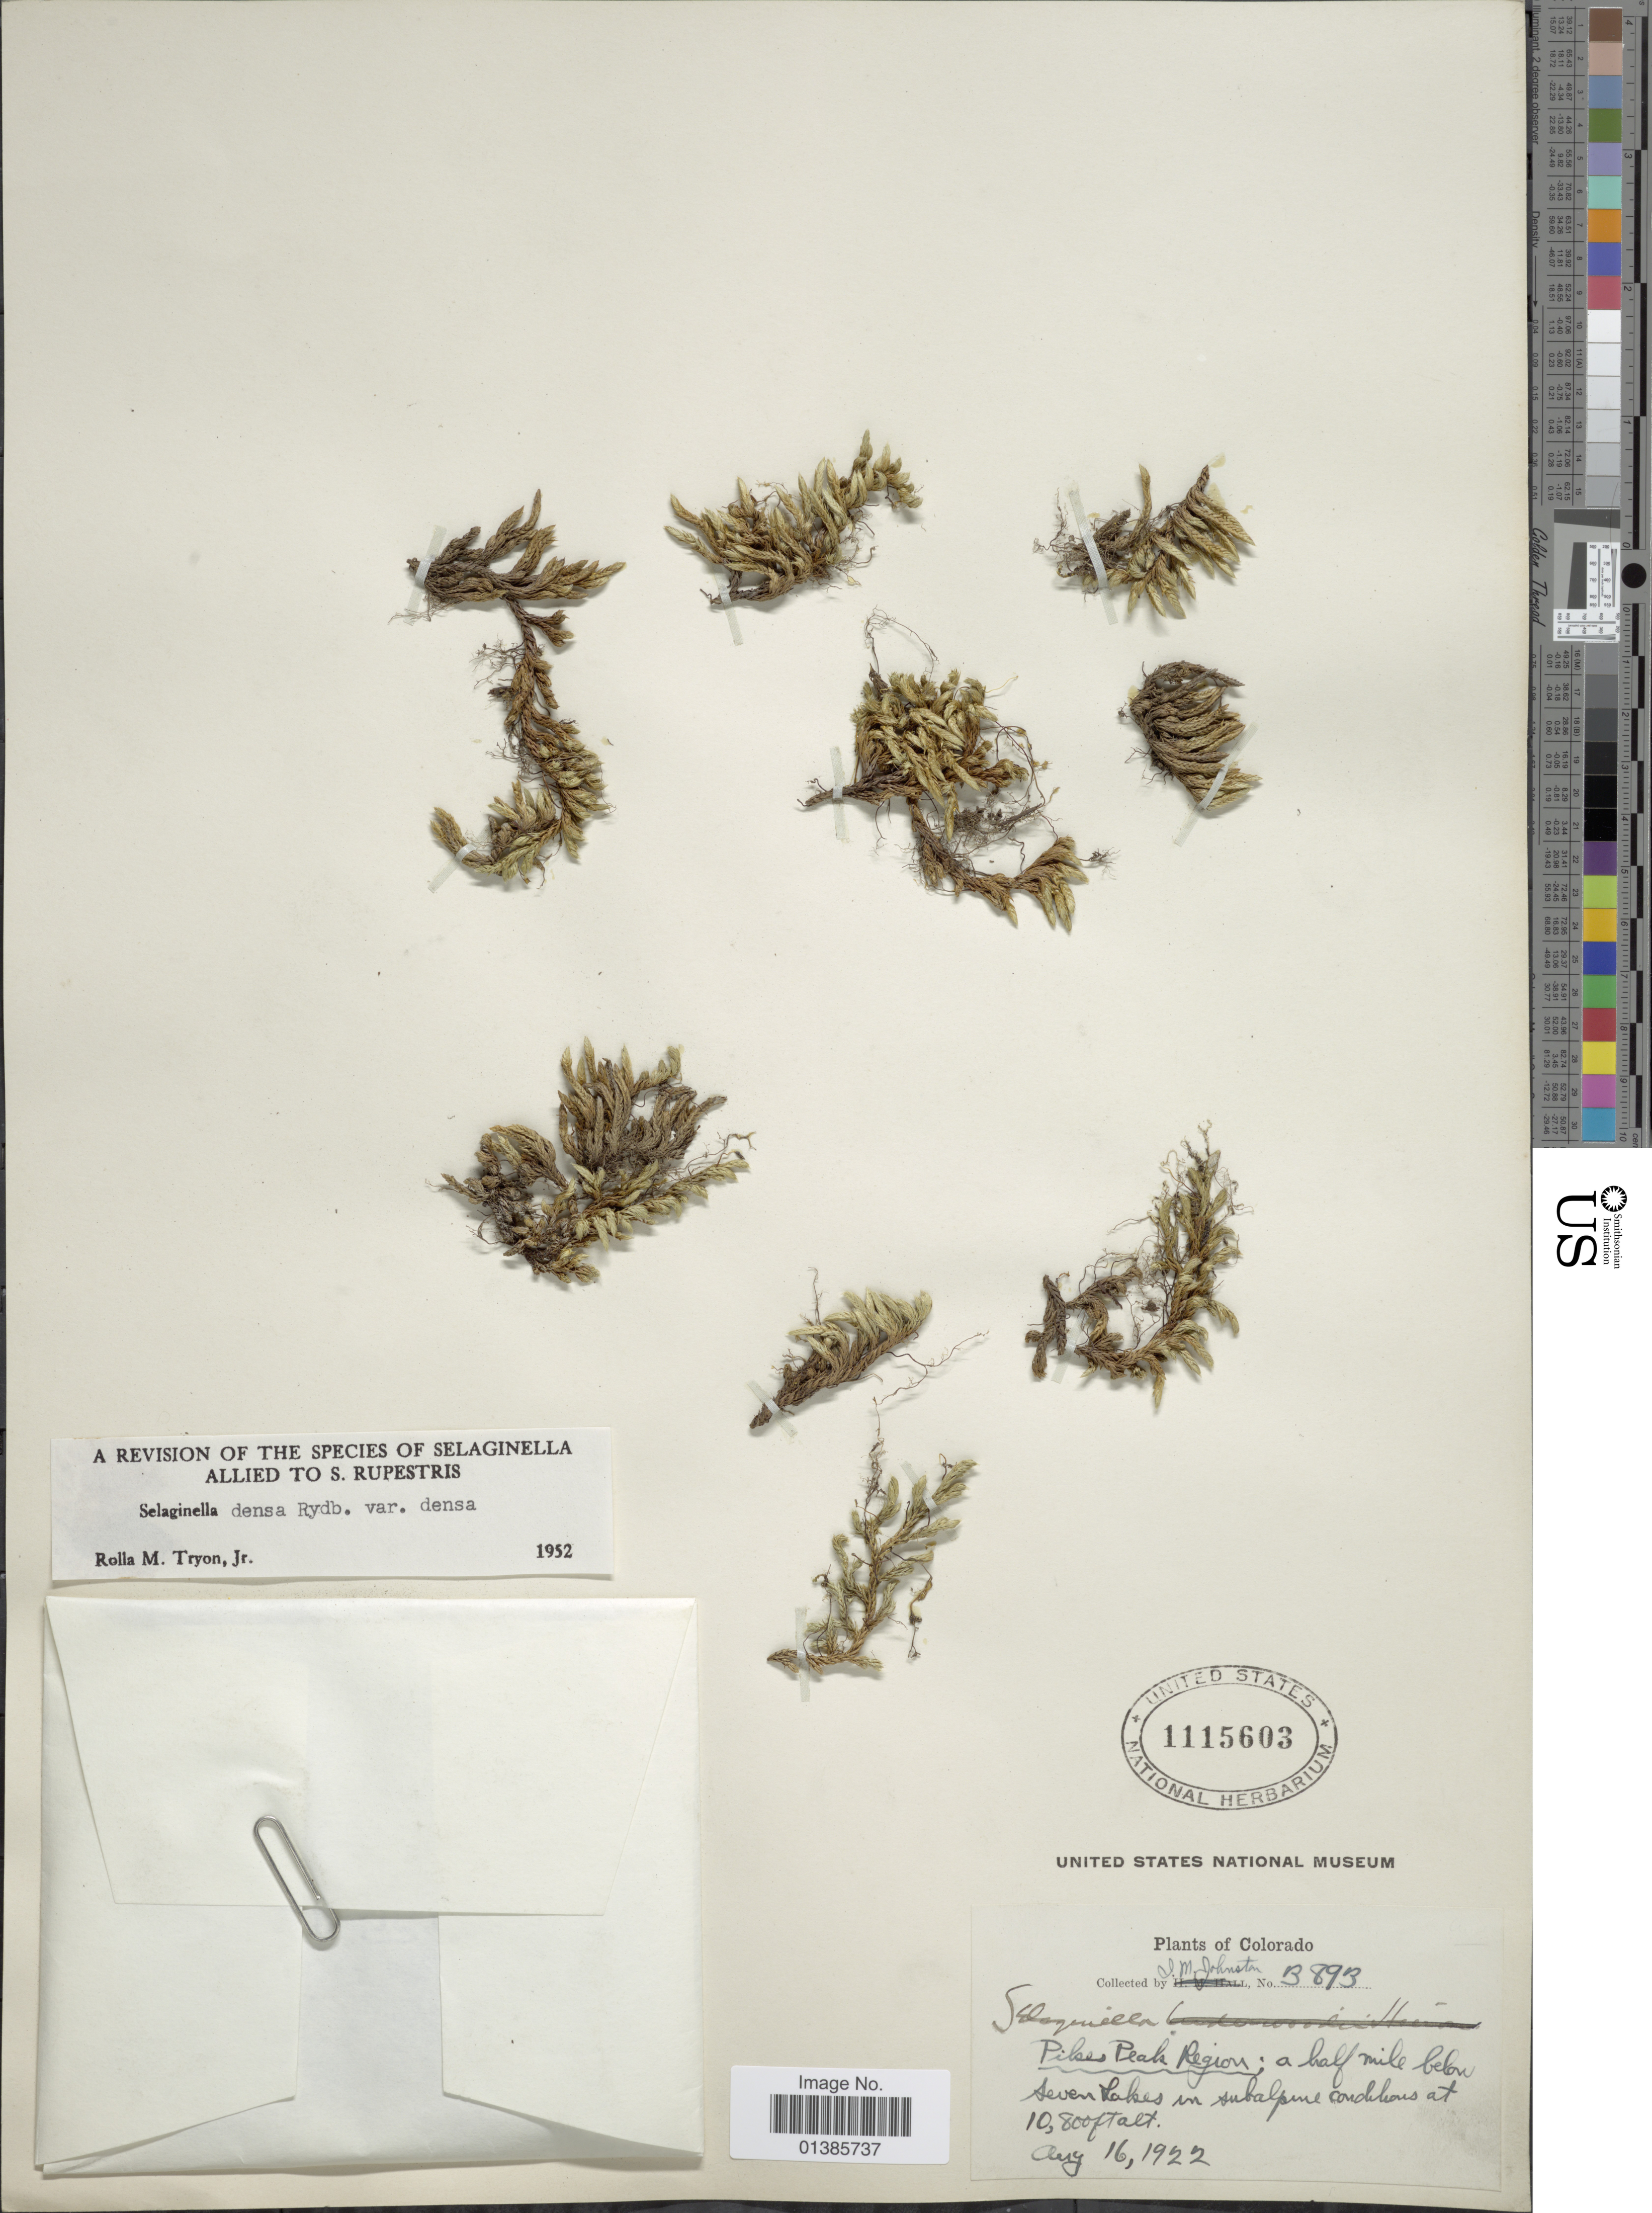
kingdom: Plantae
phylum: Tracheophyta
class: Lycopodiopsida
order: Selaginellales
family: Selaginellaceae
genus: Selaginella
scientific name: Selaginella densa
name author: Rydb.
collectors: I.M. Johnston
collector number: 3893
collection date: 1922-08-16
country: United States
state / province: Colorado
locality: Pikes Peak Region; a half mile below Seven Lakes.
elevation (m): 3292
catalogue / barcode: US 1115603